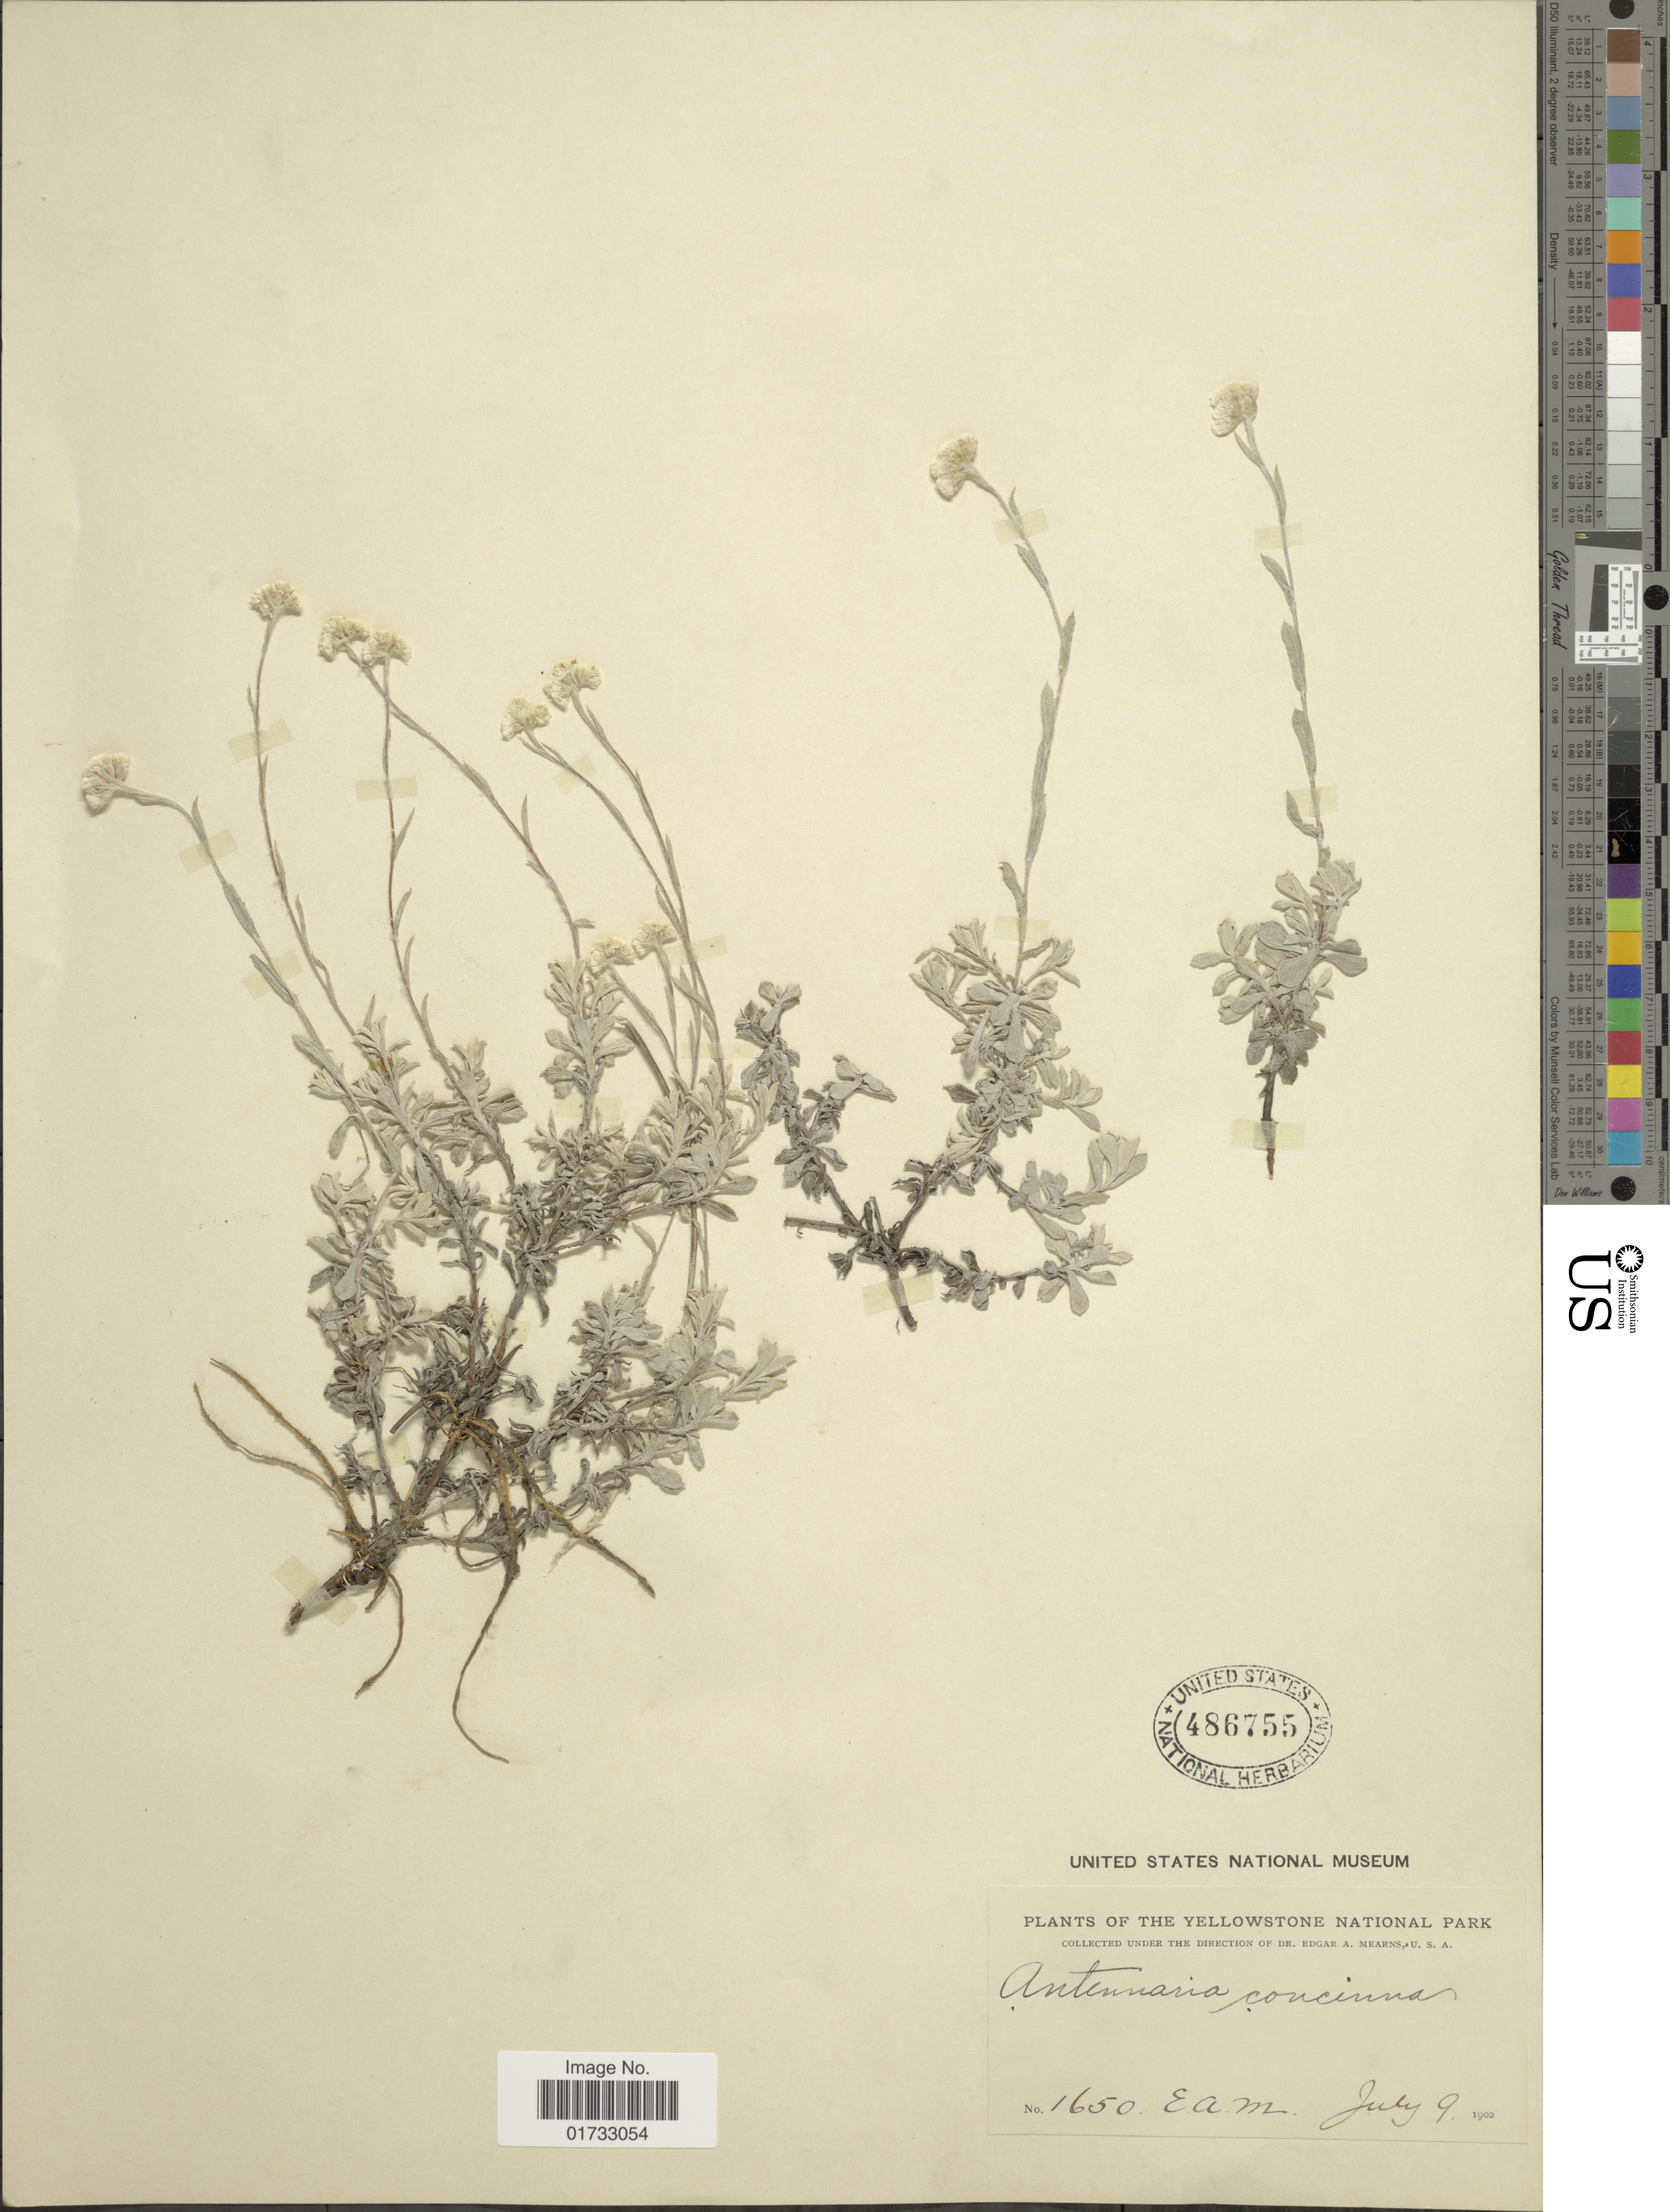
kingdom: Plantae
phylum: Tracheophyta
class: Magnoliopsida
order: Asterales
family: Asteraceae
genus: Antennaria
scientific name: Antennaria rosea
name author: Greene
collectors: E. A. Mearns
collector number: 1650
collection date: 1902-07-09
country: United States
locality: Yellowstone National Park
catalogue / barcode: US 486755